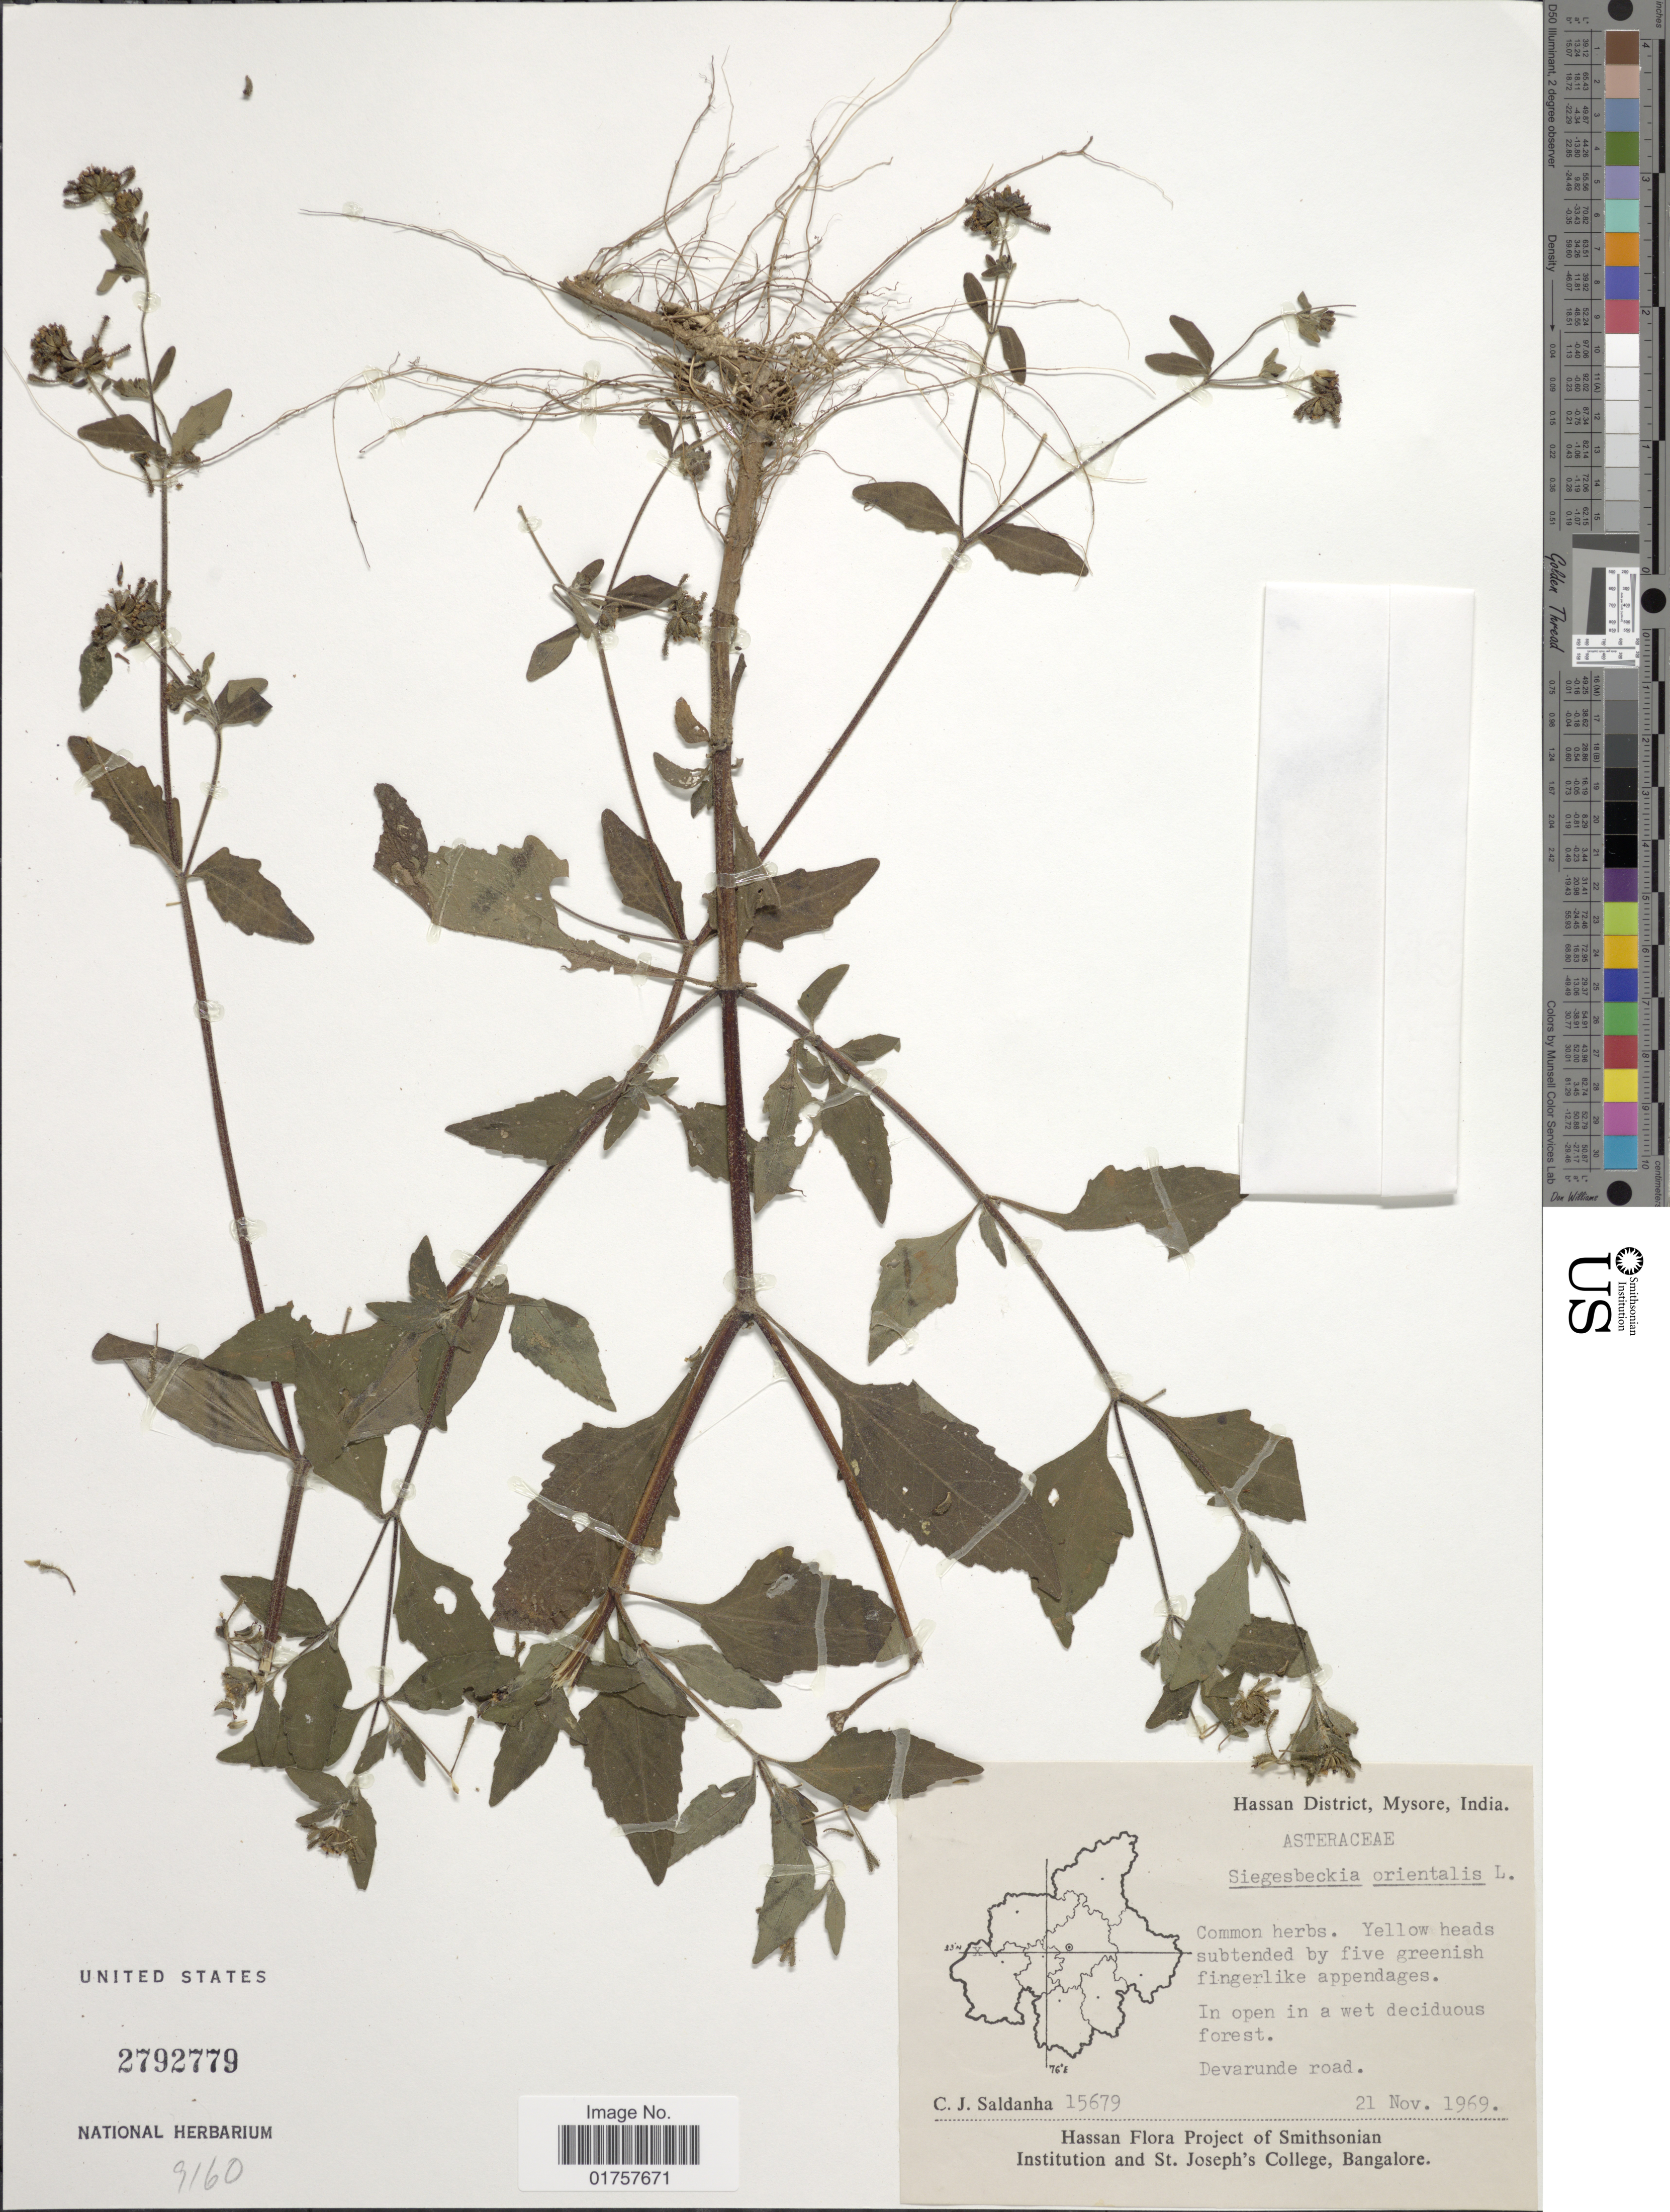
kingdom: Plantae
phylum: Tracheophyta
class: Magnoliopsida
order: Asterales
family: Asteraceae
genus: Sigesbeckia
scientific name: Sigesbeckia orientalis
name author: L.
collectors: C. J. Saldanha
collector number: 15679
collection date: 1969-11-21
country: India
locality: Hassan District, Mysore. Devarunde road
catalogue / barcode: US 2792779